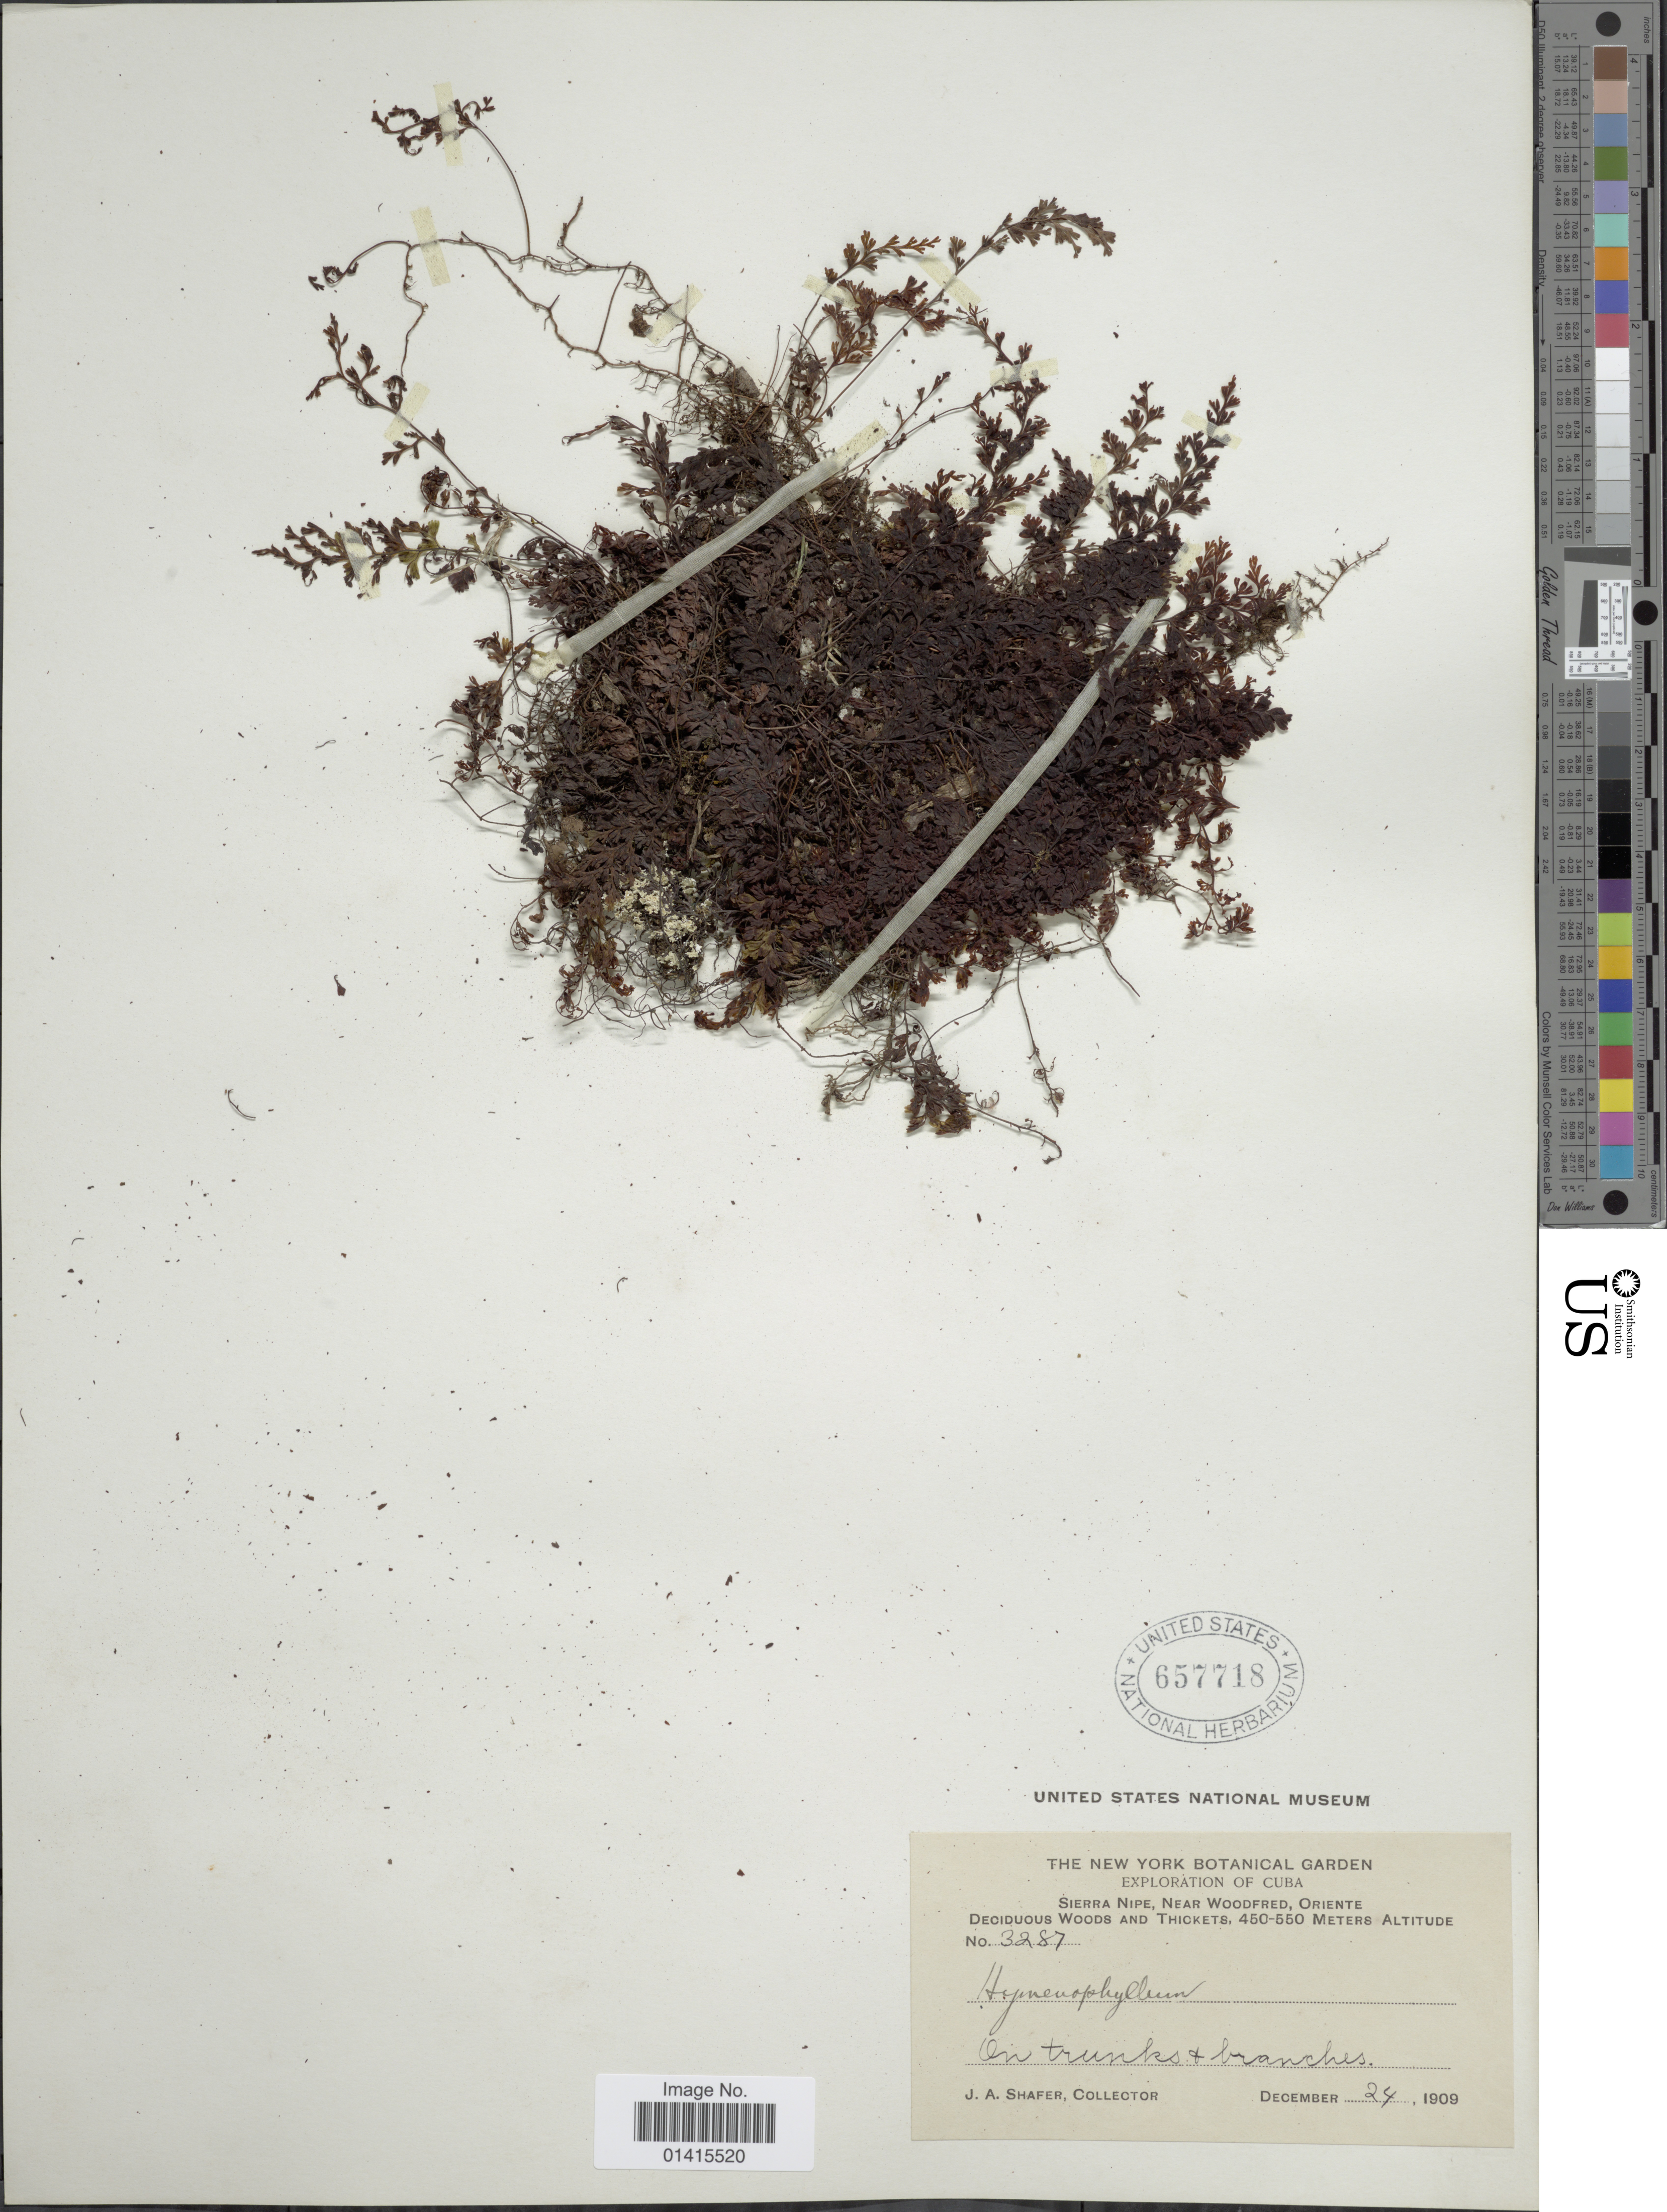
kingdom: Plantae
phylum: Tracheophyta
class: Polypodiopsida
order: Hymenophyllales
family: Hymenophyllaceae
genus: Hymenophyllum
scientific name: Hymenophyllum polyanthos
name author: (Sw.) Sw.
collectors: J. A. Shafer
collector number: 3287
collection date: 1909-12-24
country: Cuba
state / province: Oriente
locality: Sierra Nipe, Near Woodfred, oriente, Deciduous woods and thickets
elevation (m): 450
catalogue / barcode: US 657718